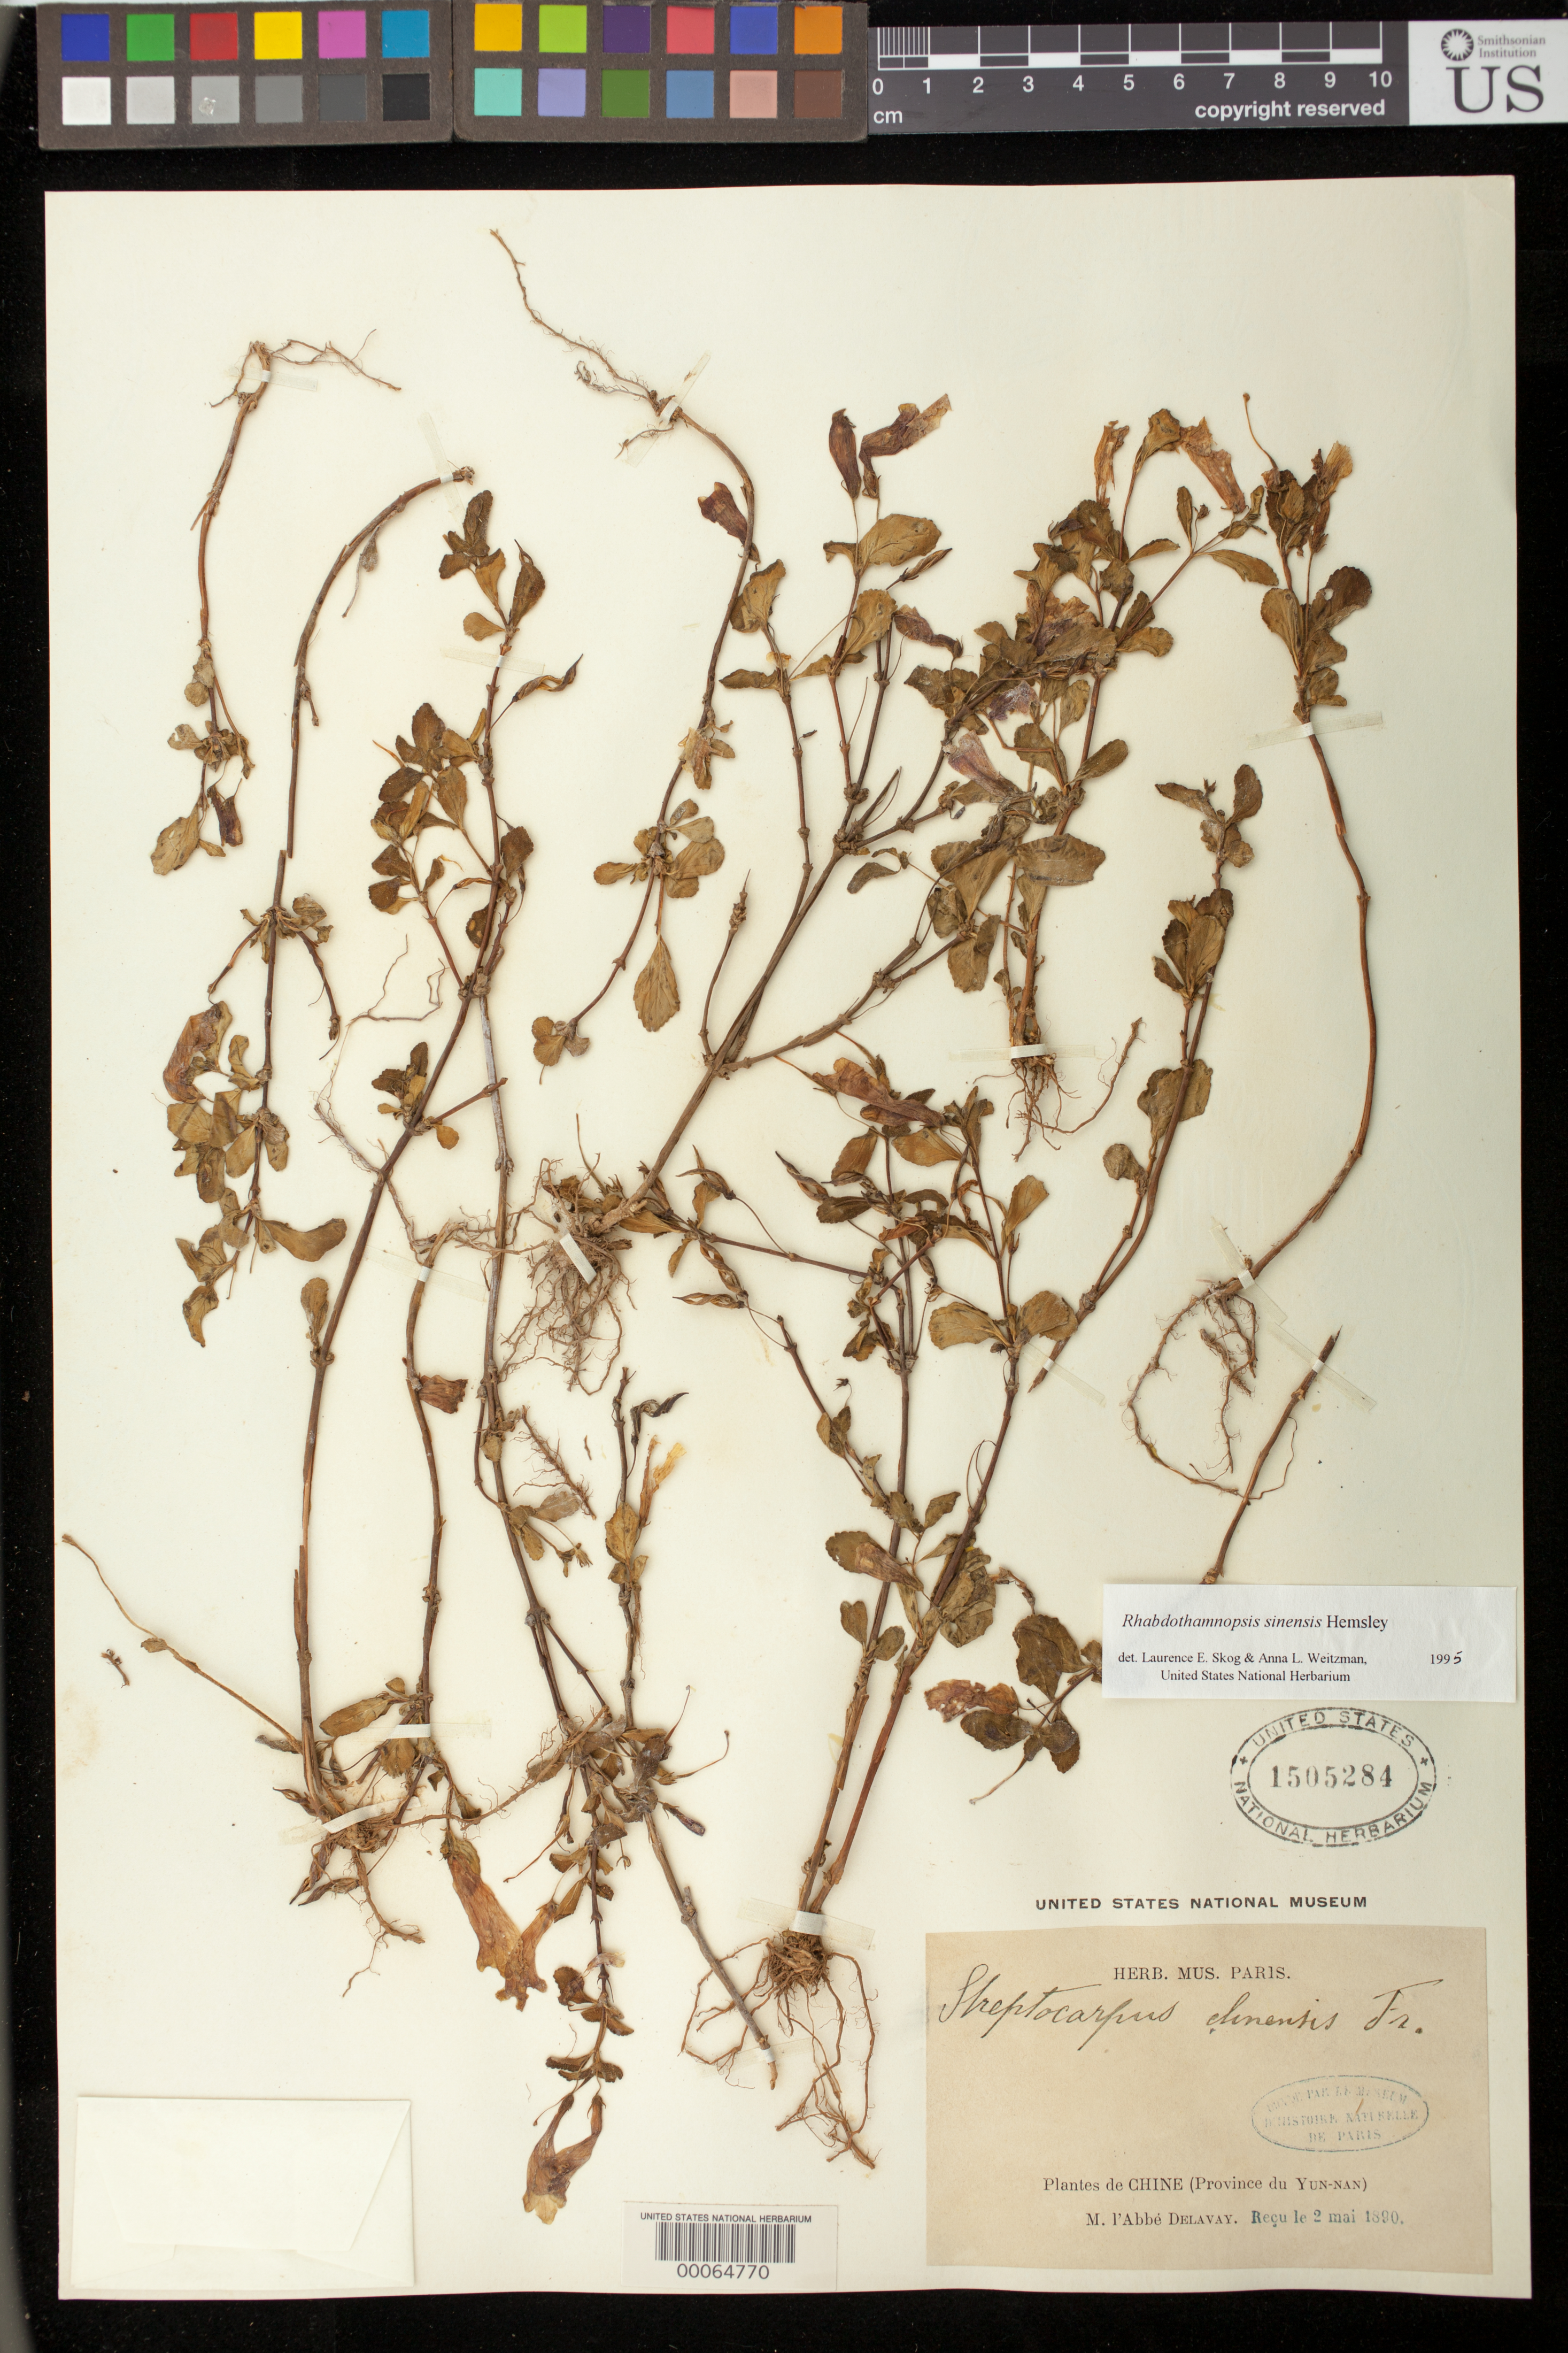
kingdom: Plantae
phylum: Tracheophyta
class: Magnoliopsida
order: Lamiales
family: Gesneriaceae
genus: Rhabdothamnopsis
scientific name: Rhabdothamnopsis sinensis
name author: Hemsl.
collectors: P. Delavay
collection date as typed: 02 May 1890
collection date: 1890-05-02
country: China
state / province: Yunnan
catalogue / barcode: US 1505284